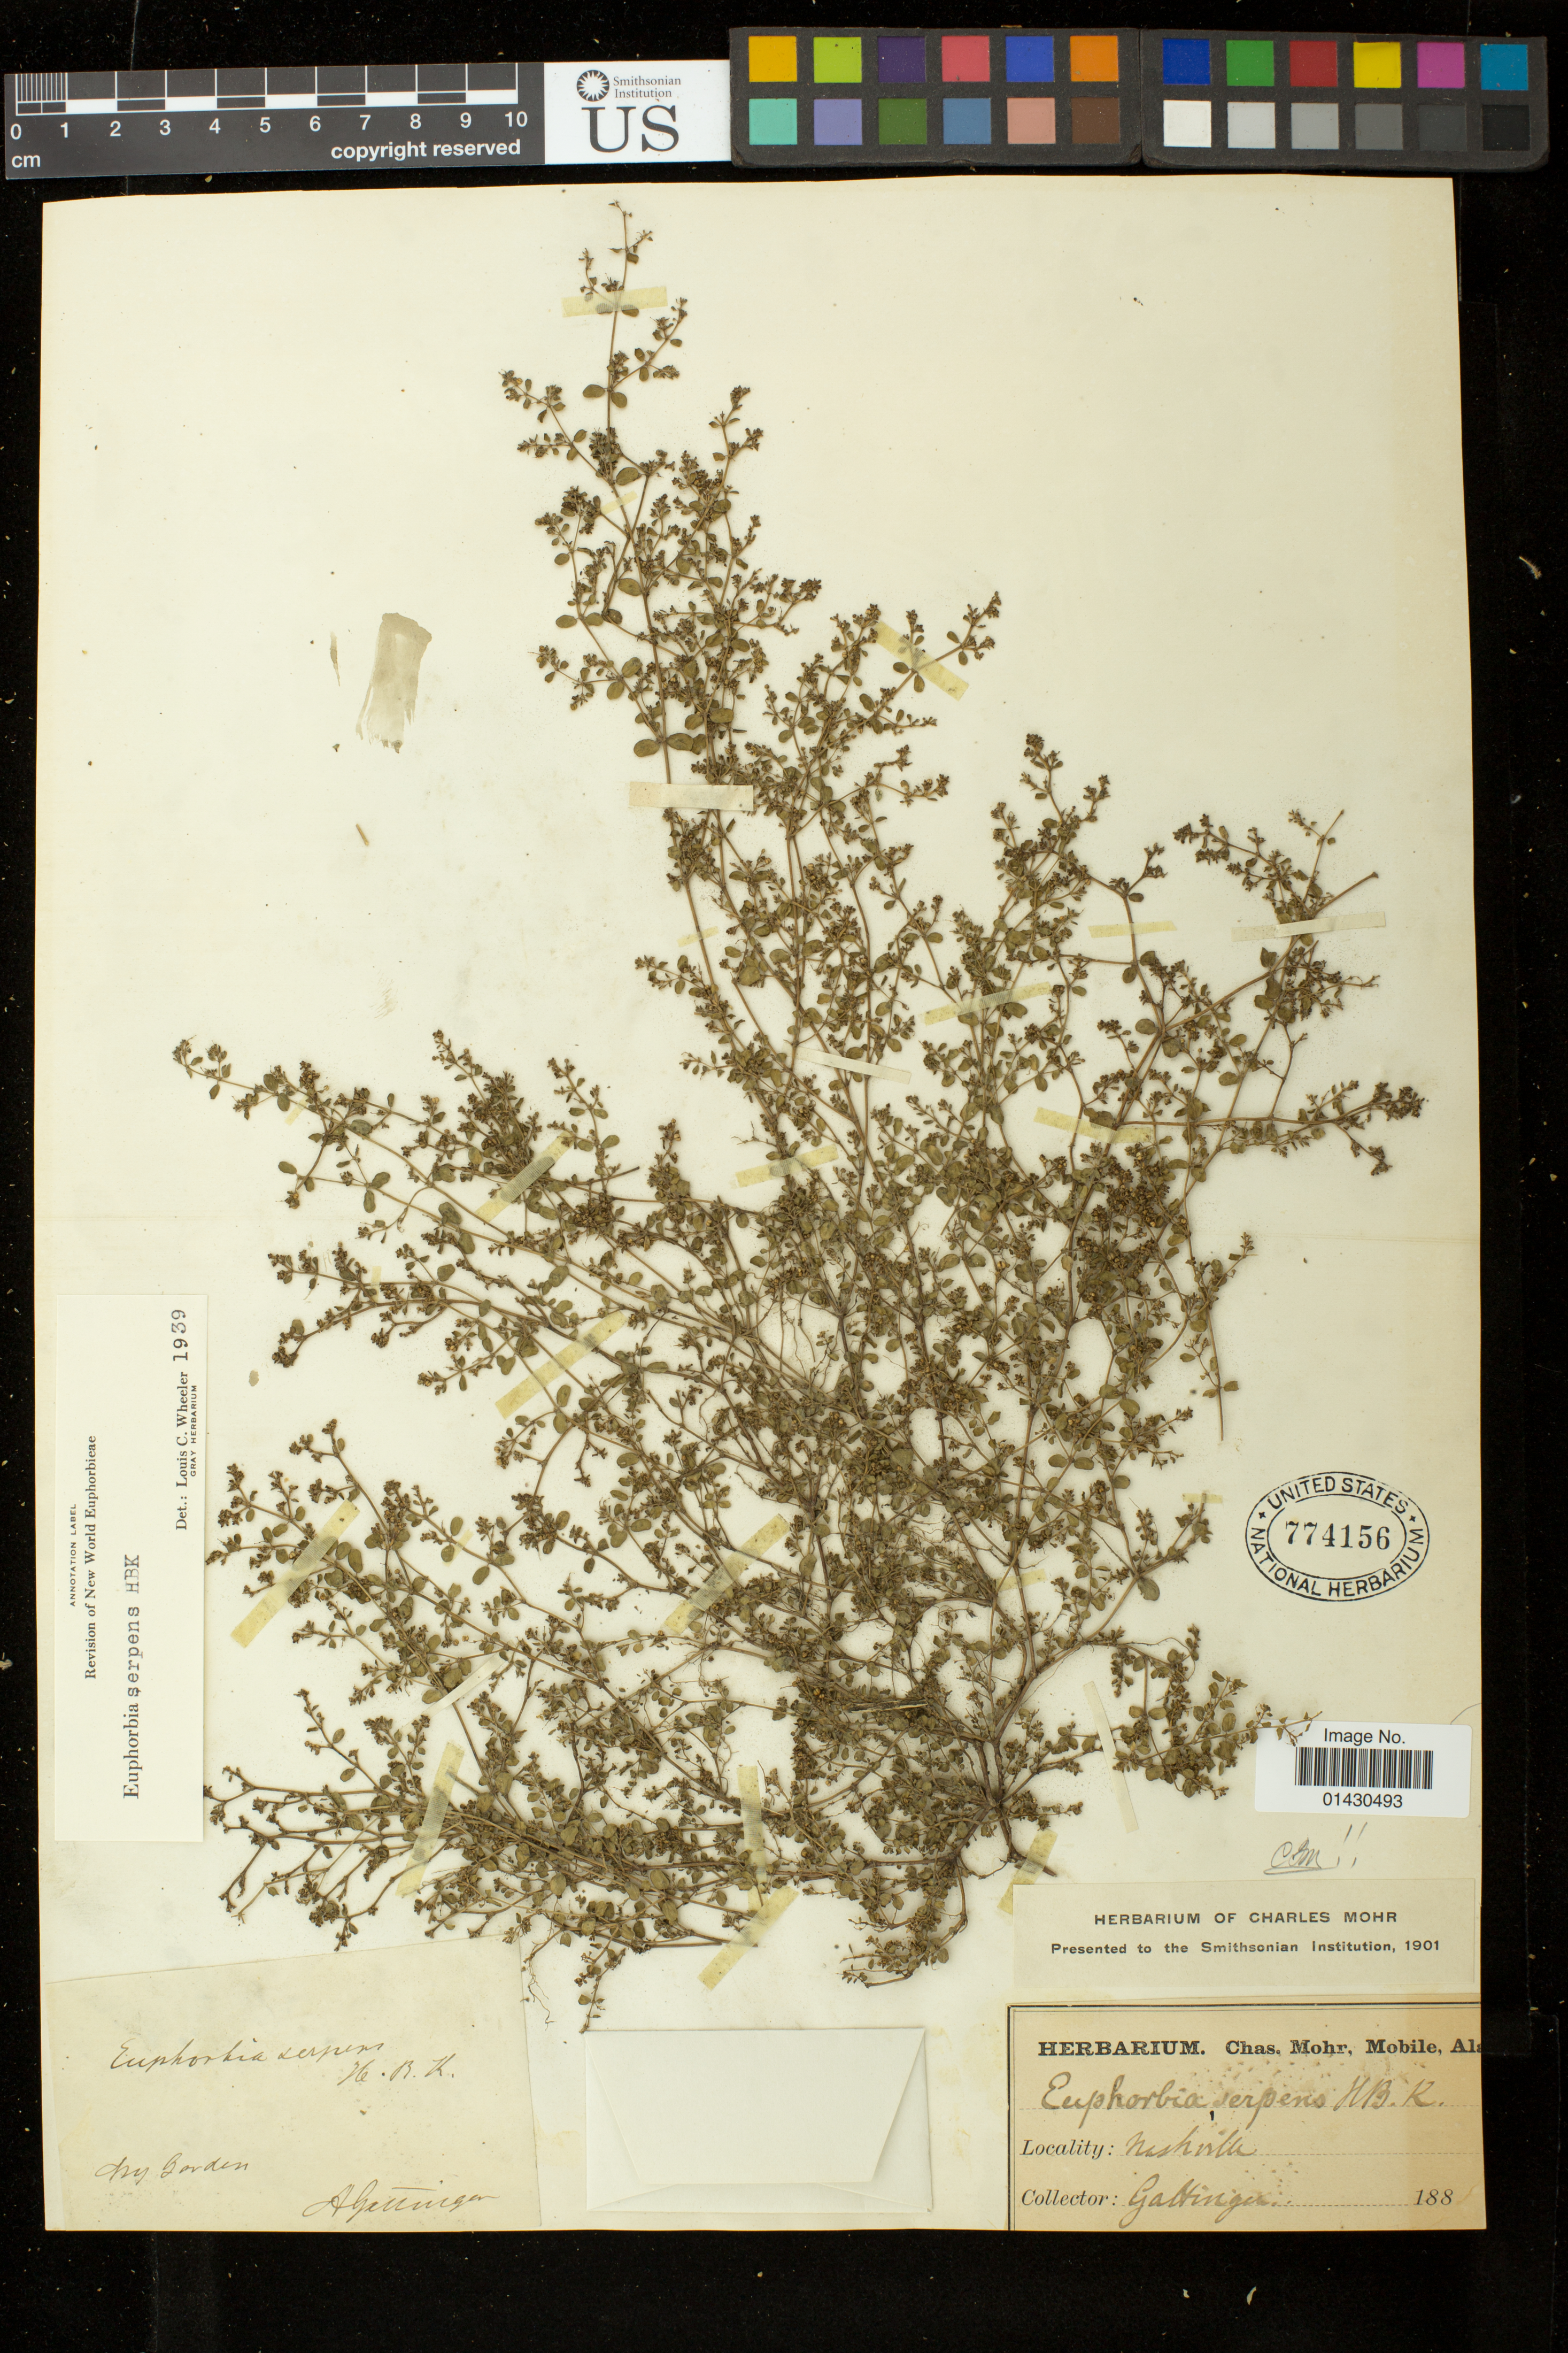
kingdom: Plantae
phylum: Tracheophyta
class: Magnoliopsida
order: Malpighiales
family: Euphorbiaceae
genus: Euphorbia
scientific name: Euphorbia serpens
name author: Kunth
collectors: A. Gattinger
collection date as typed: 188-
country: United States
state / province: Tennessee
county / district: Davidson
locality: Nashville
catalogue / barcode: US 774156